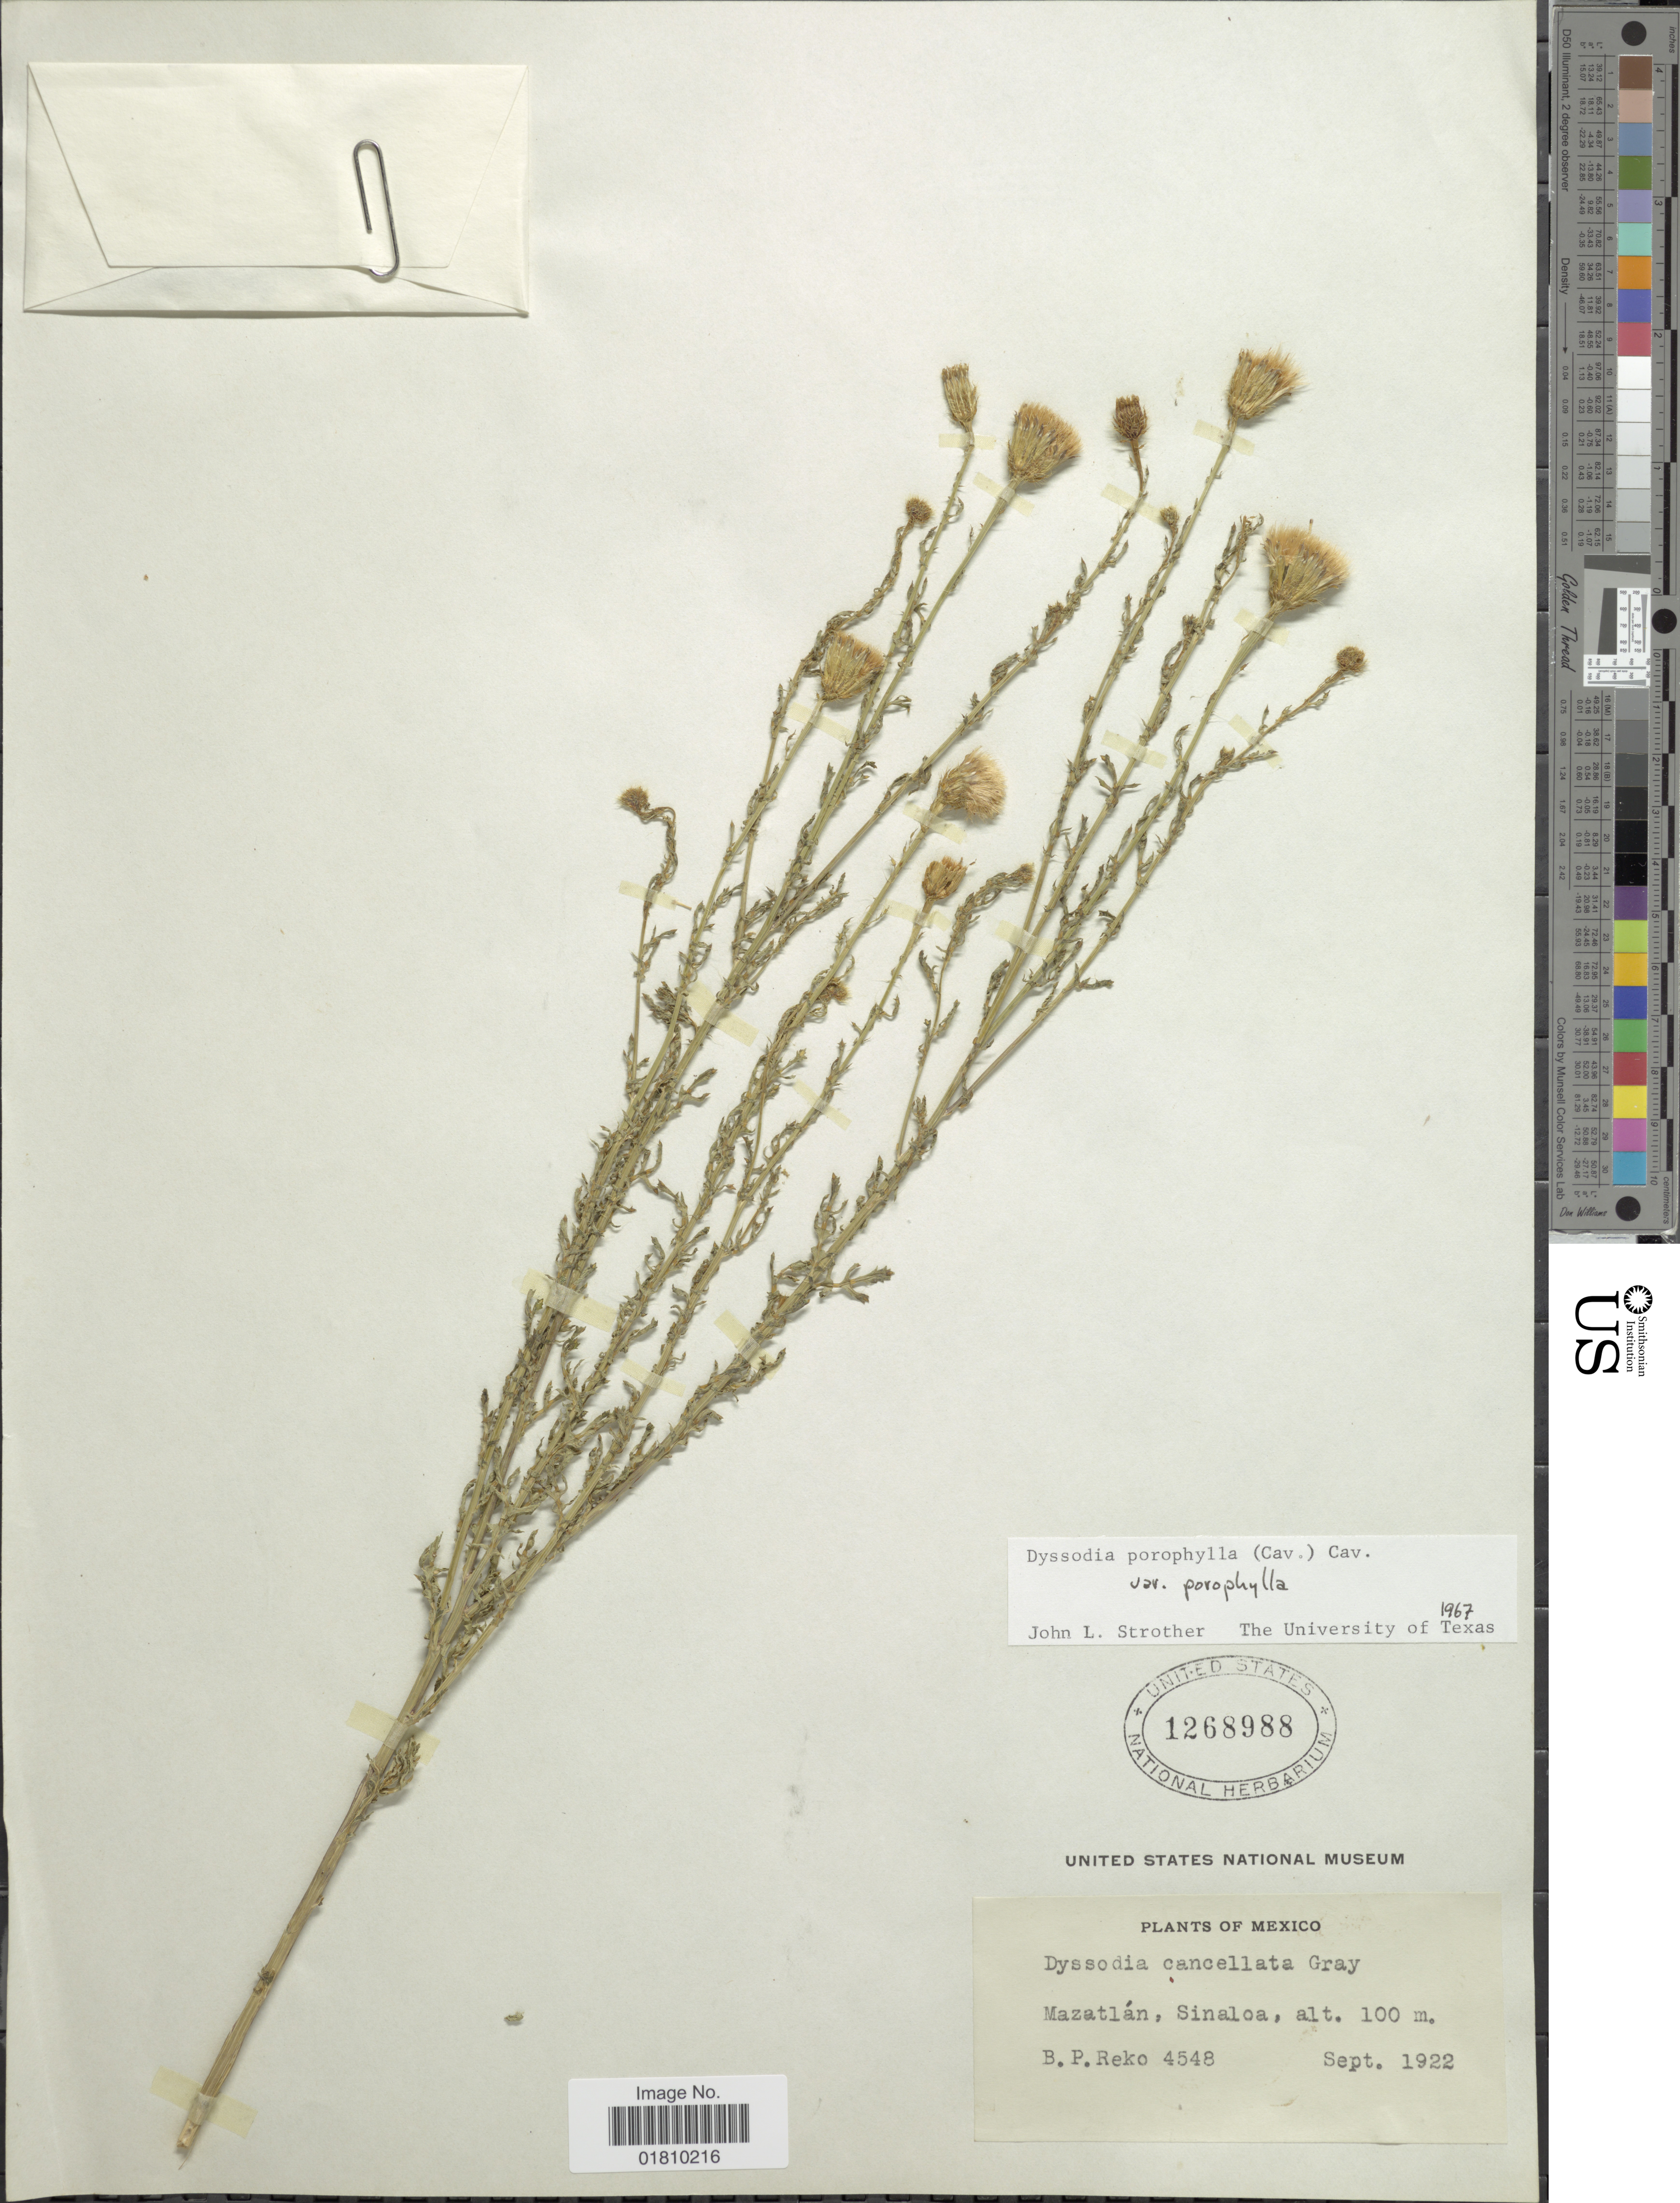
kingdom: Plantae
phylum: Tracheophyta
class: Magnoliopsida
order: Asterales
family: Asteraceae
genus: Adenophyllum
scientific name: Adenophyllum porophyllum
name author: (Cav.) Hemsl.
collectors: B. P. Reko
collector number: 4548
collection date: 1922-09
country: Mexico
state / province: Sinaloa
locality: Mazatlán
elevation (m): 100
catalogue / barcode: US 1268988